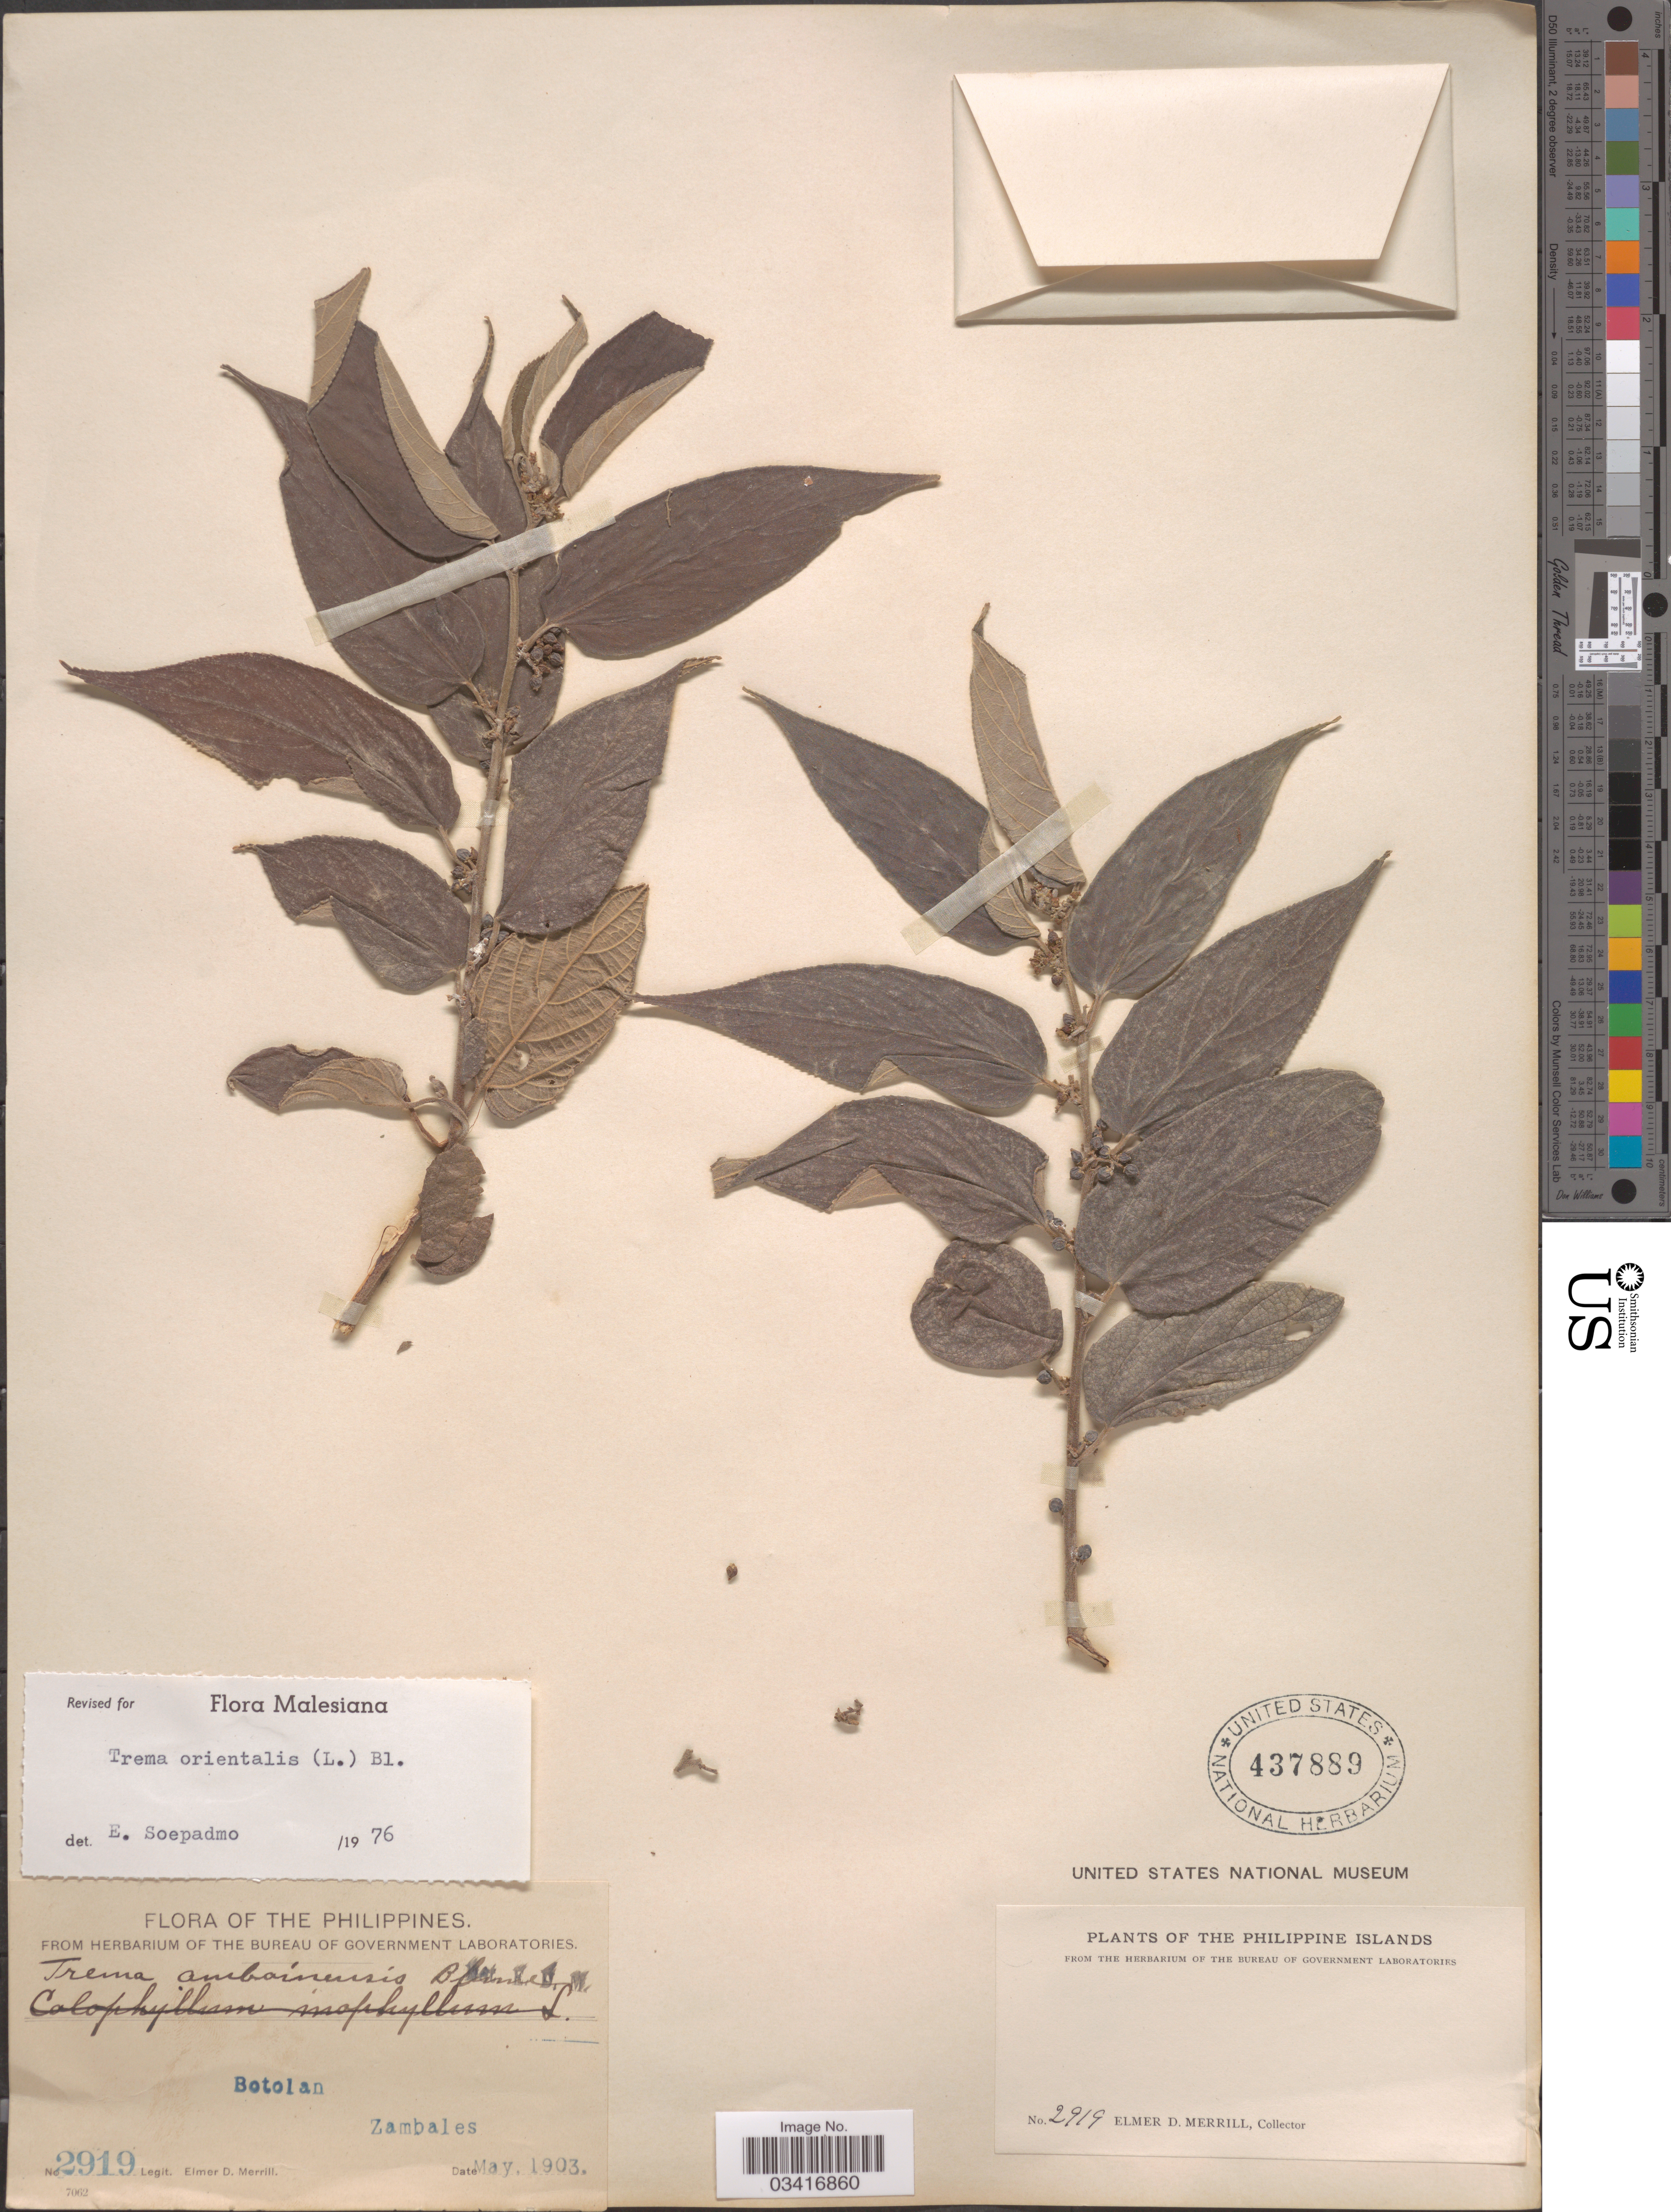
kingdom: Plantae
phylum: Tracheophyta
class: Magnoliopsida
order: Rosales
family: Cannabaceae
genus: Trema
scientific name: Trema orientale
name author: (L.) Blume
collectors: E. D. Merrill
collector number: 2919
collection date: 1903-05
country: Philippines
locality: Botolan. Zambales.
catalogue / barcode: US 437889